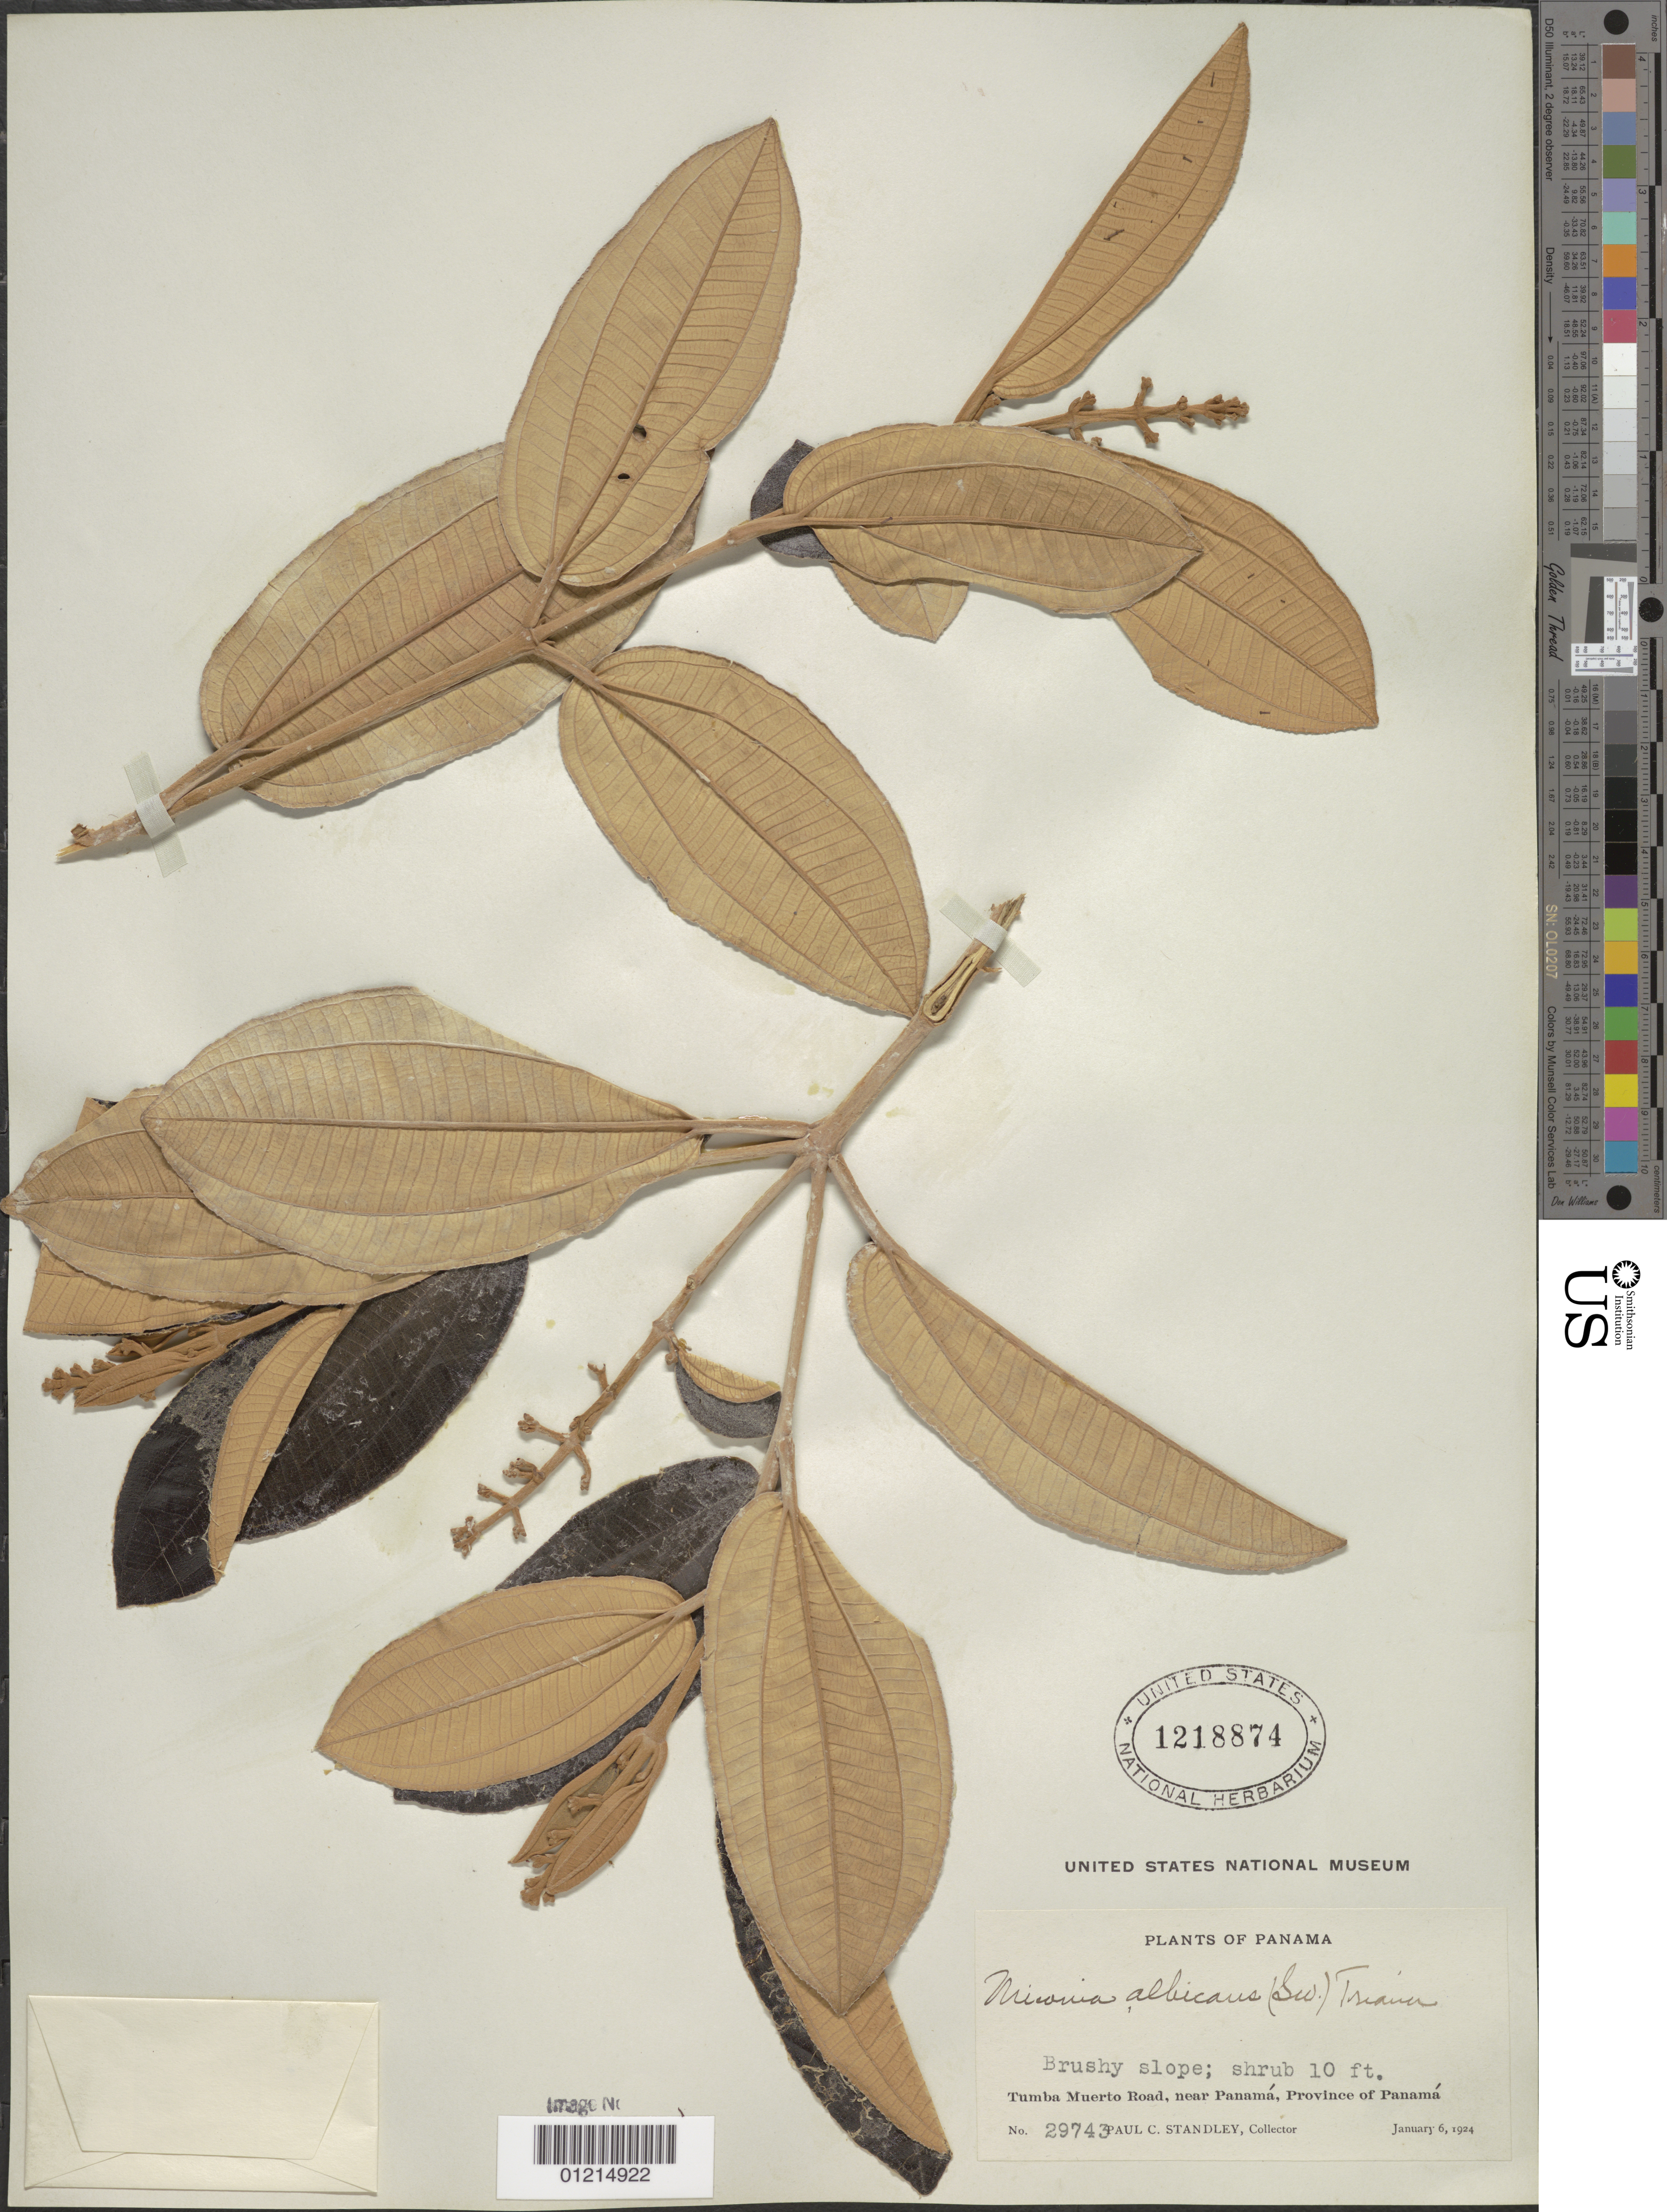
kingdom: Plantae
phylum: Tracheophyta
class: Magnoliopsida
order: Myrtales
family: Melastomataceae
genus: Miconia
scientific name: Miconia albicans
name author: (Sw.) Triana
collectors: P. C. Standley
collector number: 29743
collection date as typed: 06 Jan 1924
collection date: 1924-01-06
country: Panama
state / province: Panamá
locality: Tumba Muerto Road, near Panamá.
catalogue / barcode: US 1218874